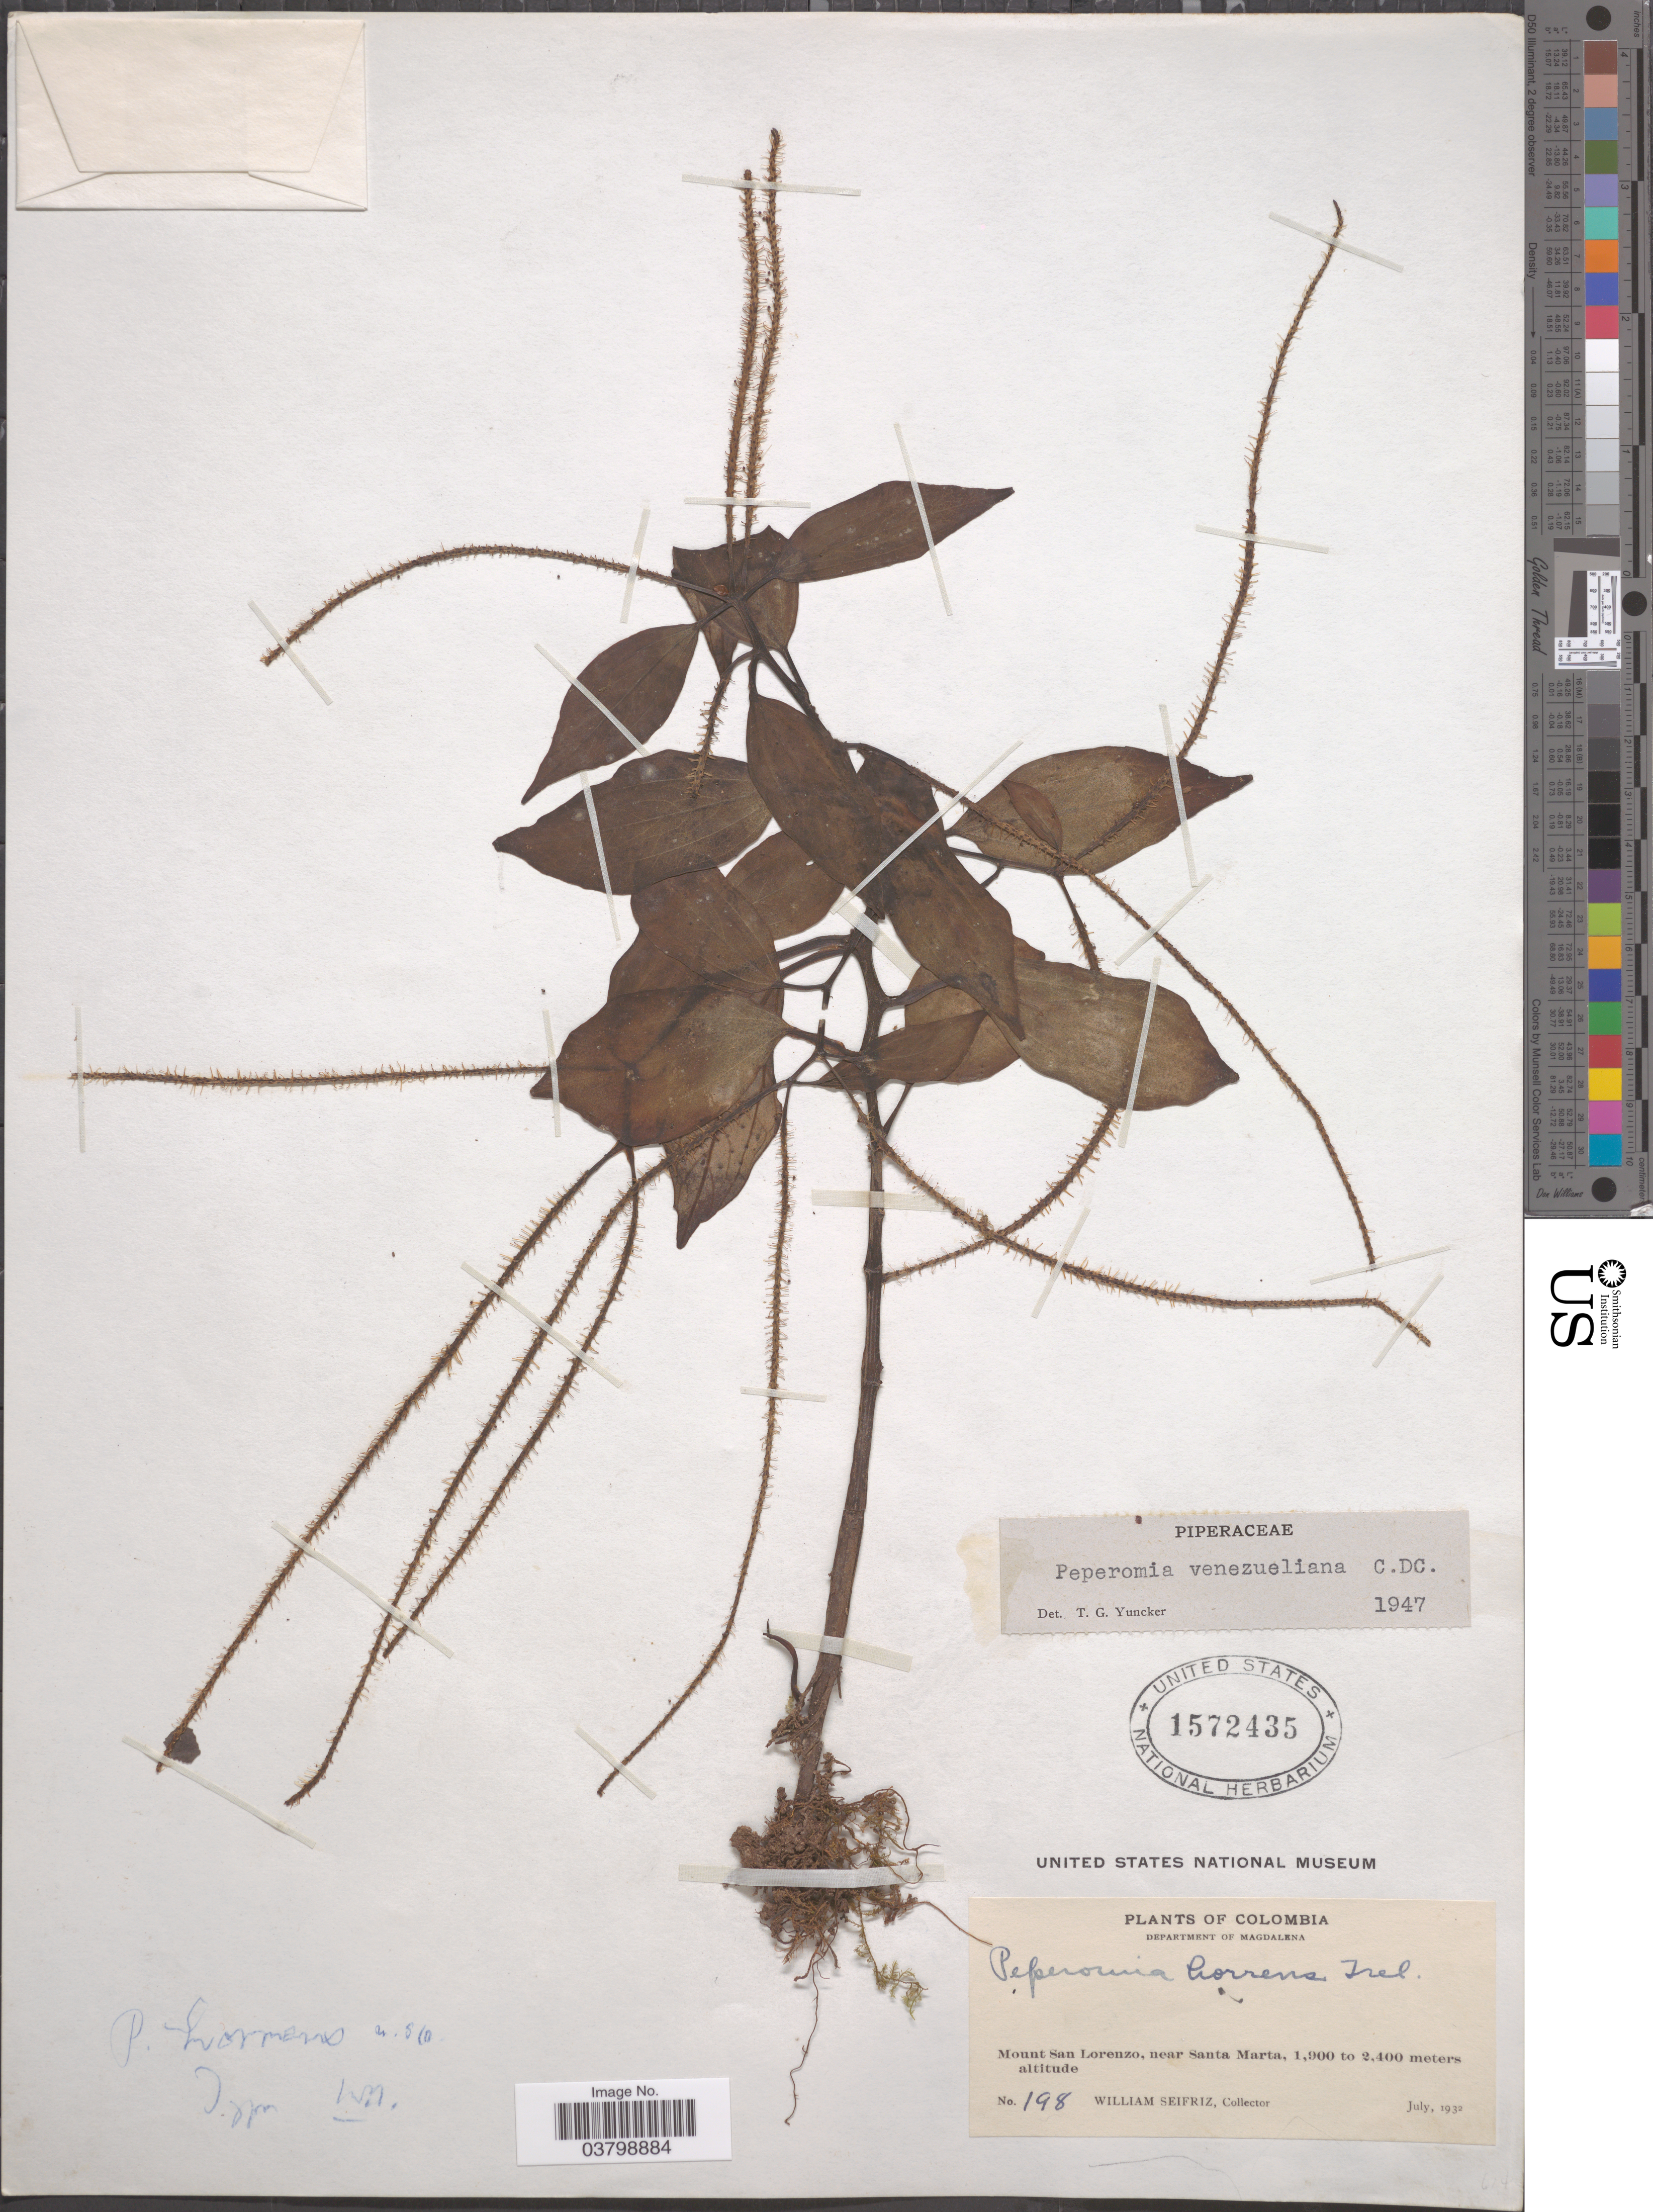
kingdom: Plantae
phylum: Tracheophyta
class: Magnoliopsida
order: Piperales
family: Piperaceae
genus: Peperomia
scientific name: Peperomia trinervis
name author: Ruiz & Pav.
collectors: W. Seifriz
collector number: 198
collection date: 1932-07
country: Colombia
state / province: Magdalena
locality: Department of Magdalena. Mount San Lorenzo, near Santa Marta.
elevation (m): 1900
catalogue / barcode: US 1572435